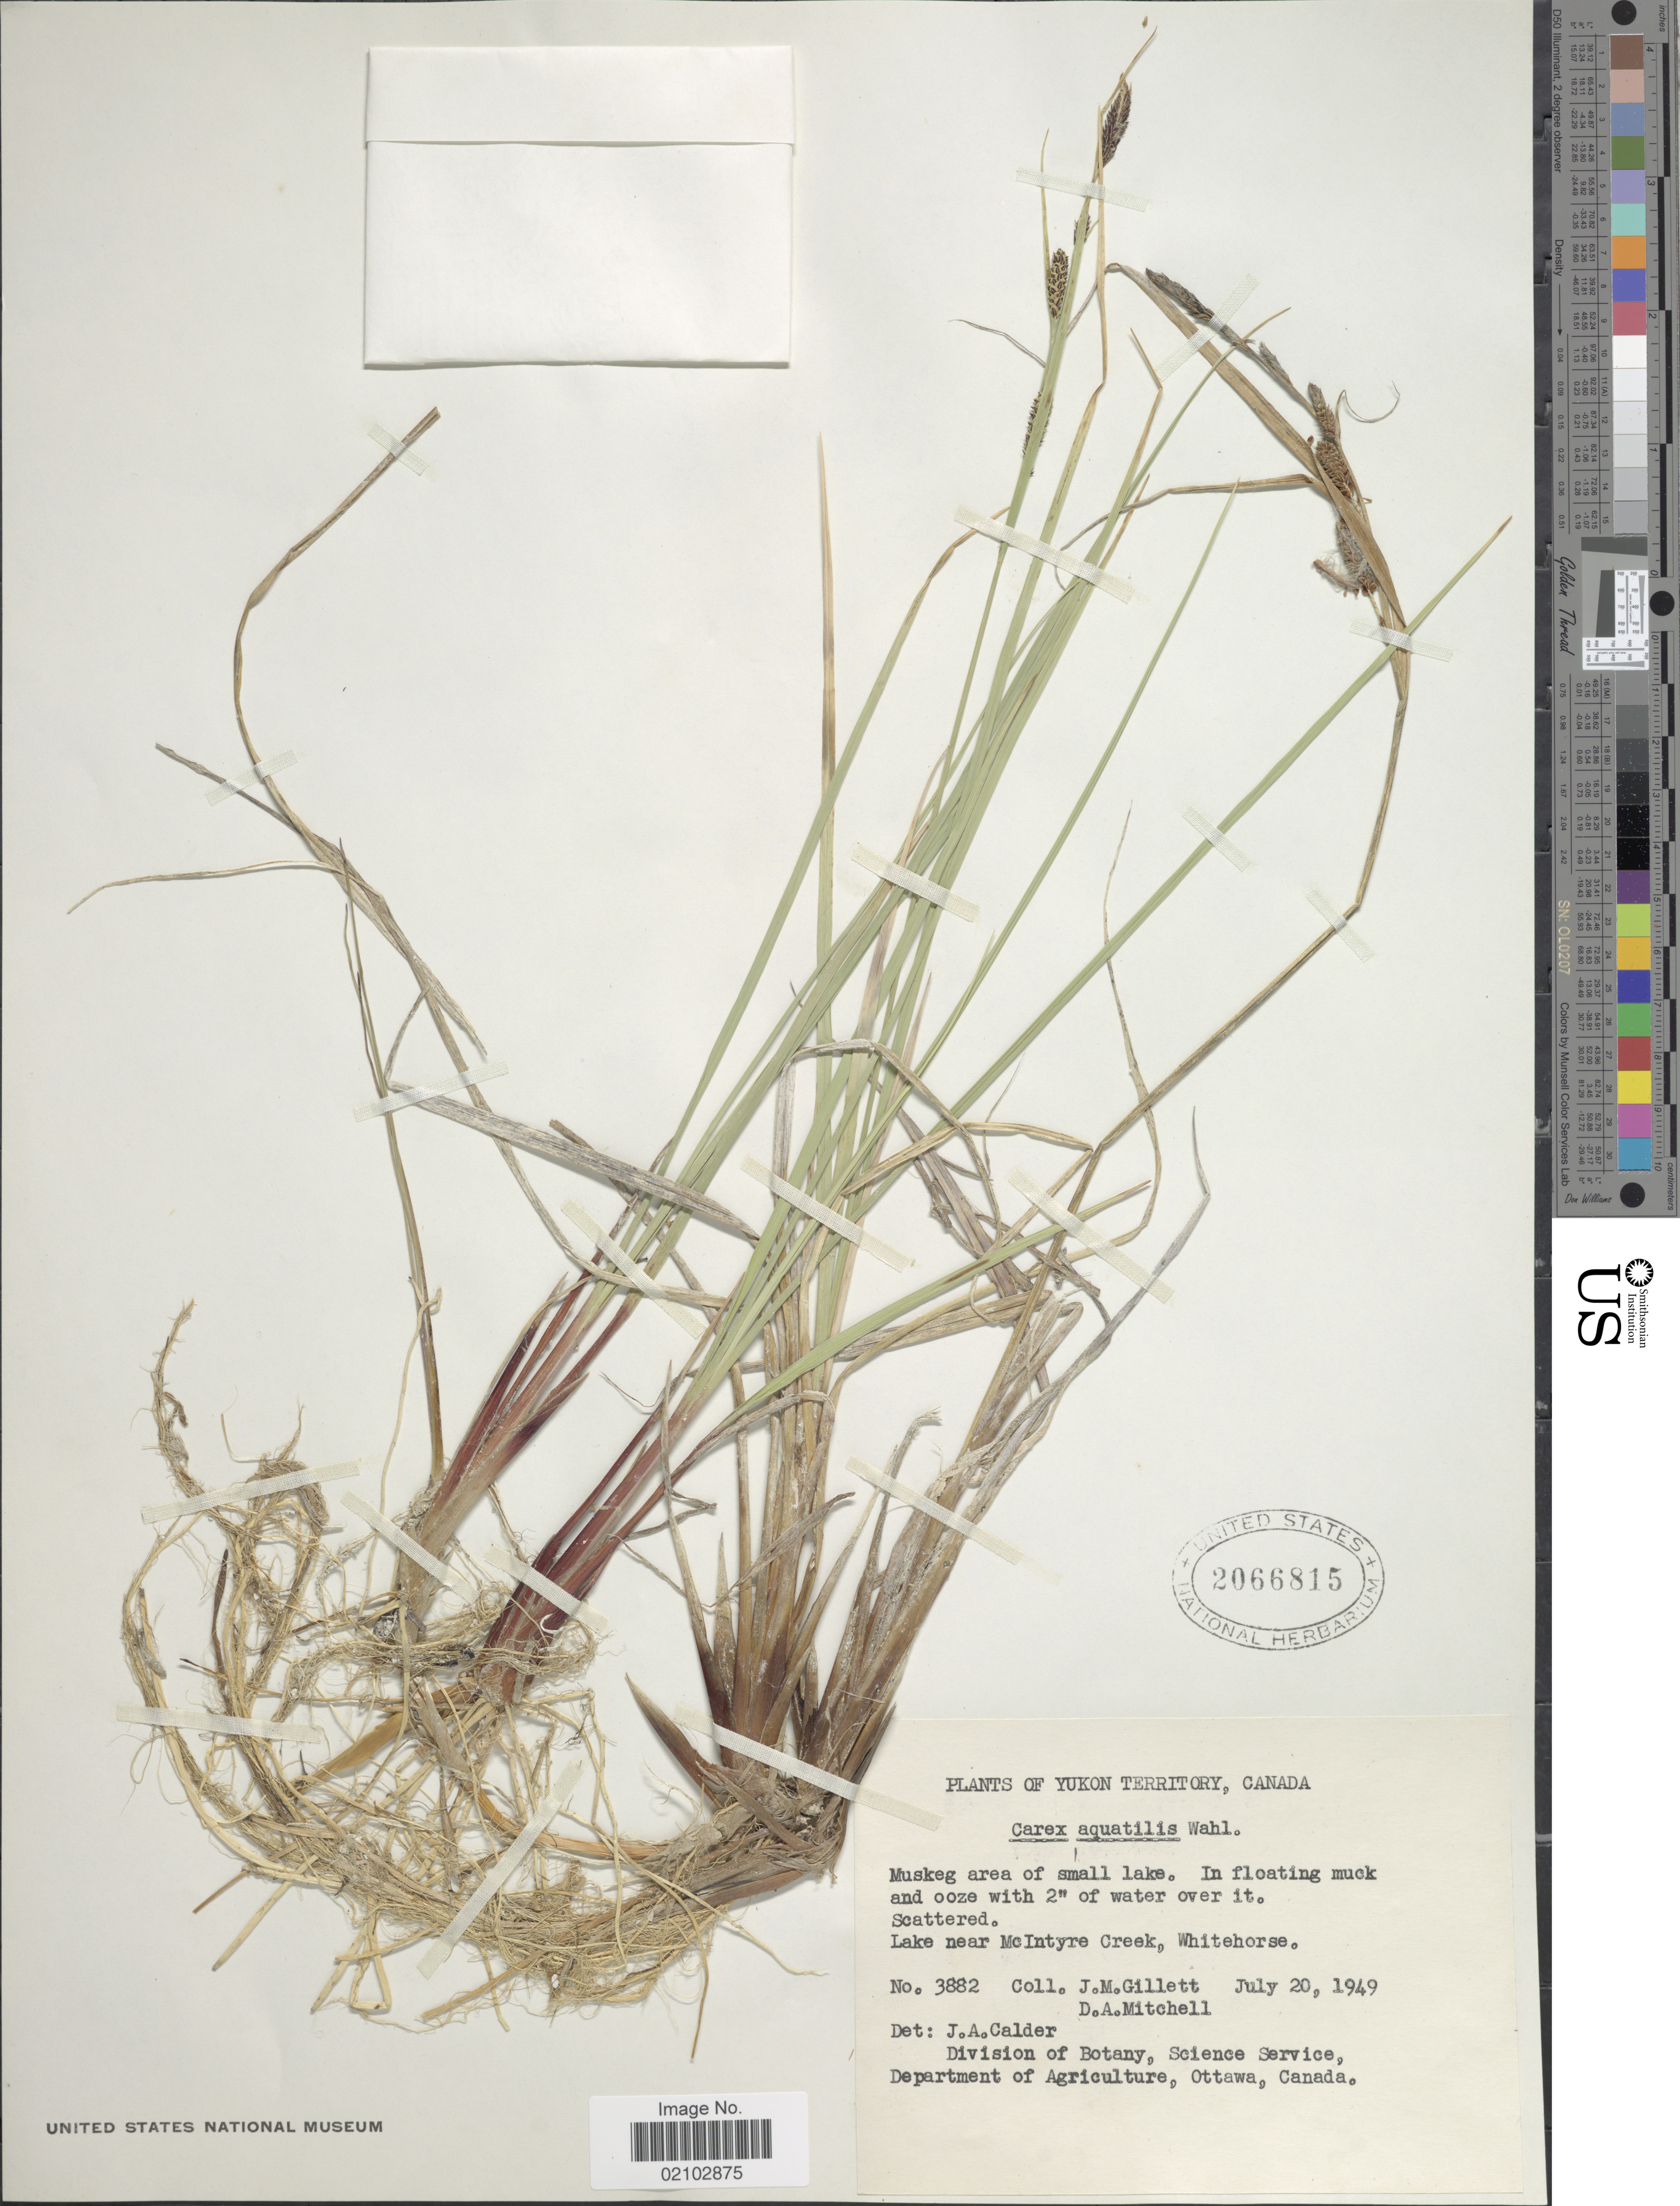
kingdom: Plantae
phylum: Tracheophyta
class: Liliopsida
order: Poales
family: Cyperaceae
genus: Carex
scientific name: Carex aquatilis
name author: Wahlenb.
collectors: J. M. Gillett & D. Mitchell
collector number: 3882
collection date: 1949-07-20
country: Canada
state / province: Yukon Territory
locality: Muskeg area of small lake, in floating muck and ooze with 2 inches of water over it, Lake nar McIntyre Creek, Whitehorse.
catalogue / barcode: US 2066815